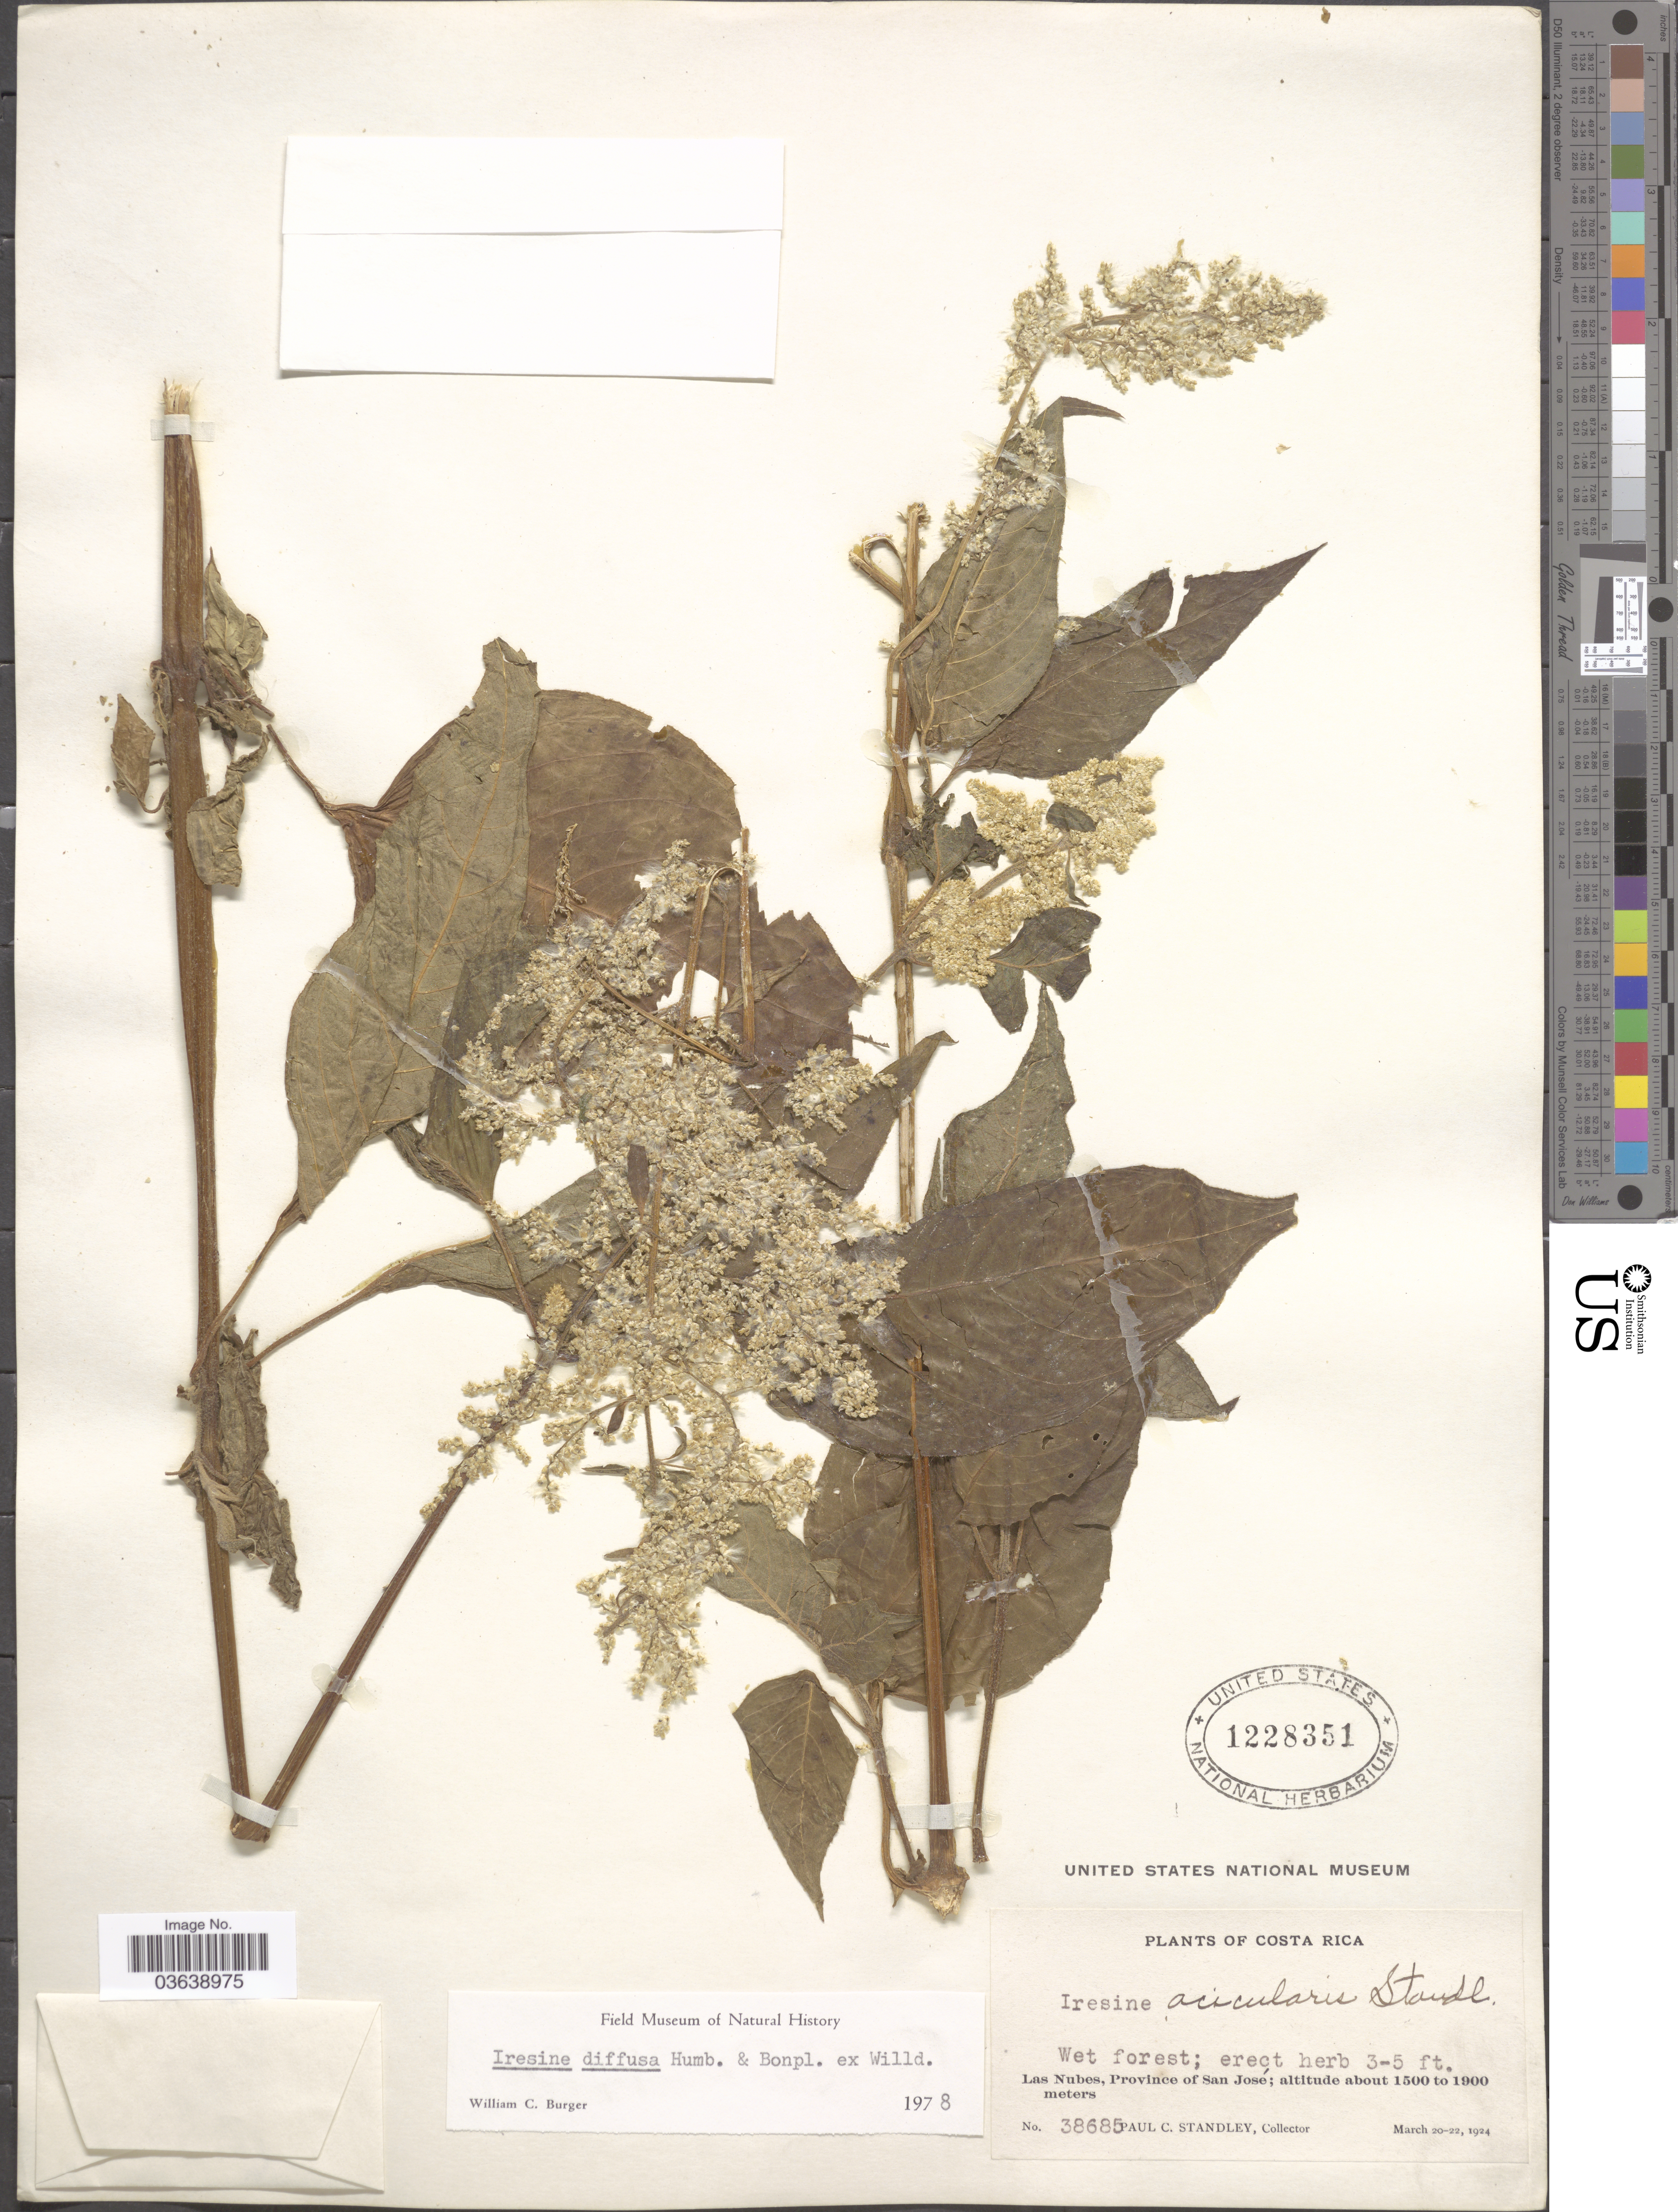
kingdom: Plantae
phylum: Tracheophyta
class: Magnoliopsida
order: Caryophyllales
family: Amaranthaceae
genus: Iresine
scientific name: Iresine celosia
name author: L.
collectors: P. C. Standley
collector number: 38685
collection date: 1924-03-20/1924-03-22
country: Costa Rica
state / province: San José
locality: Las Nubes.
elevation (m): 1500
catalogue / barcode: US 1228351